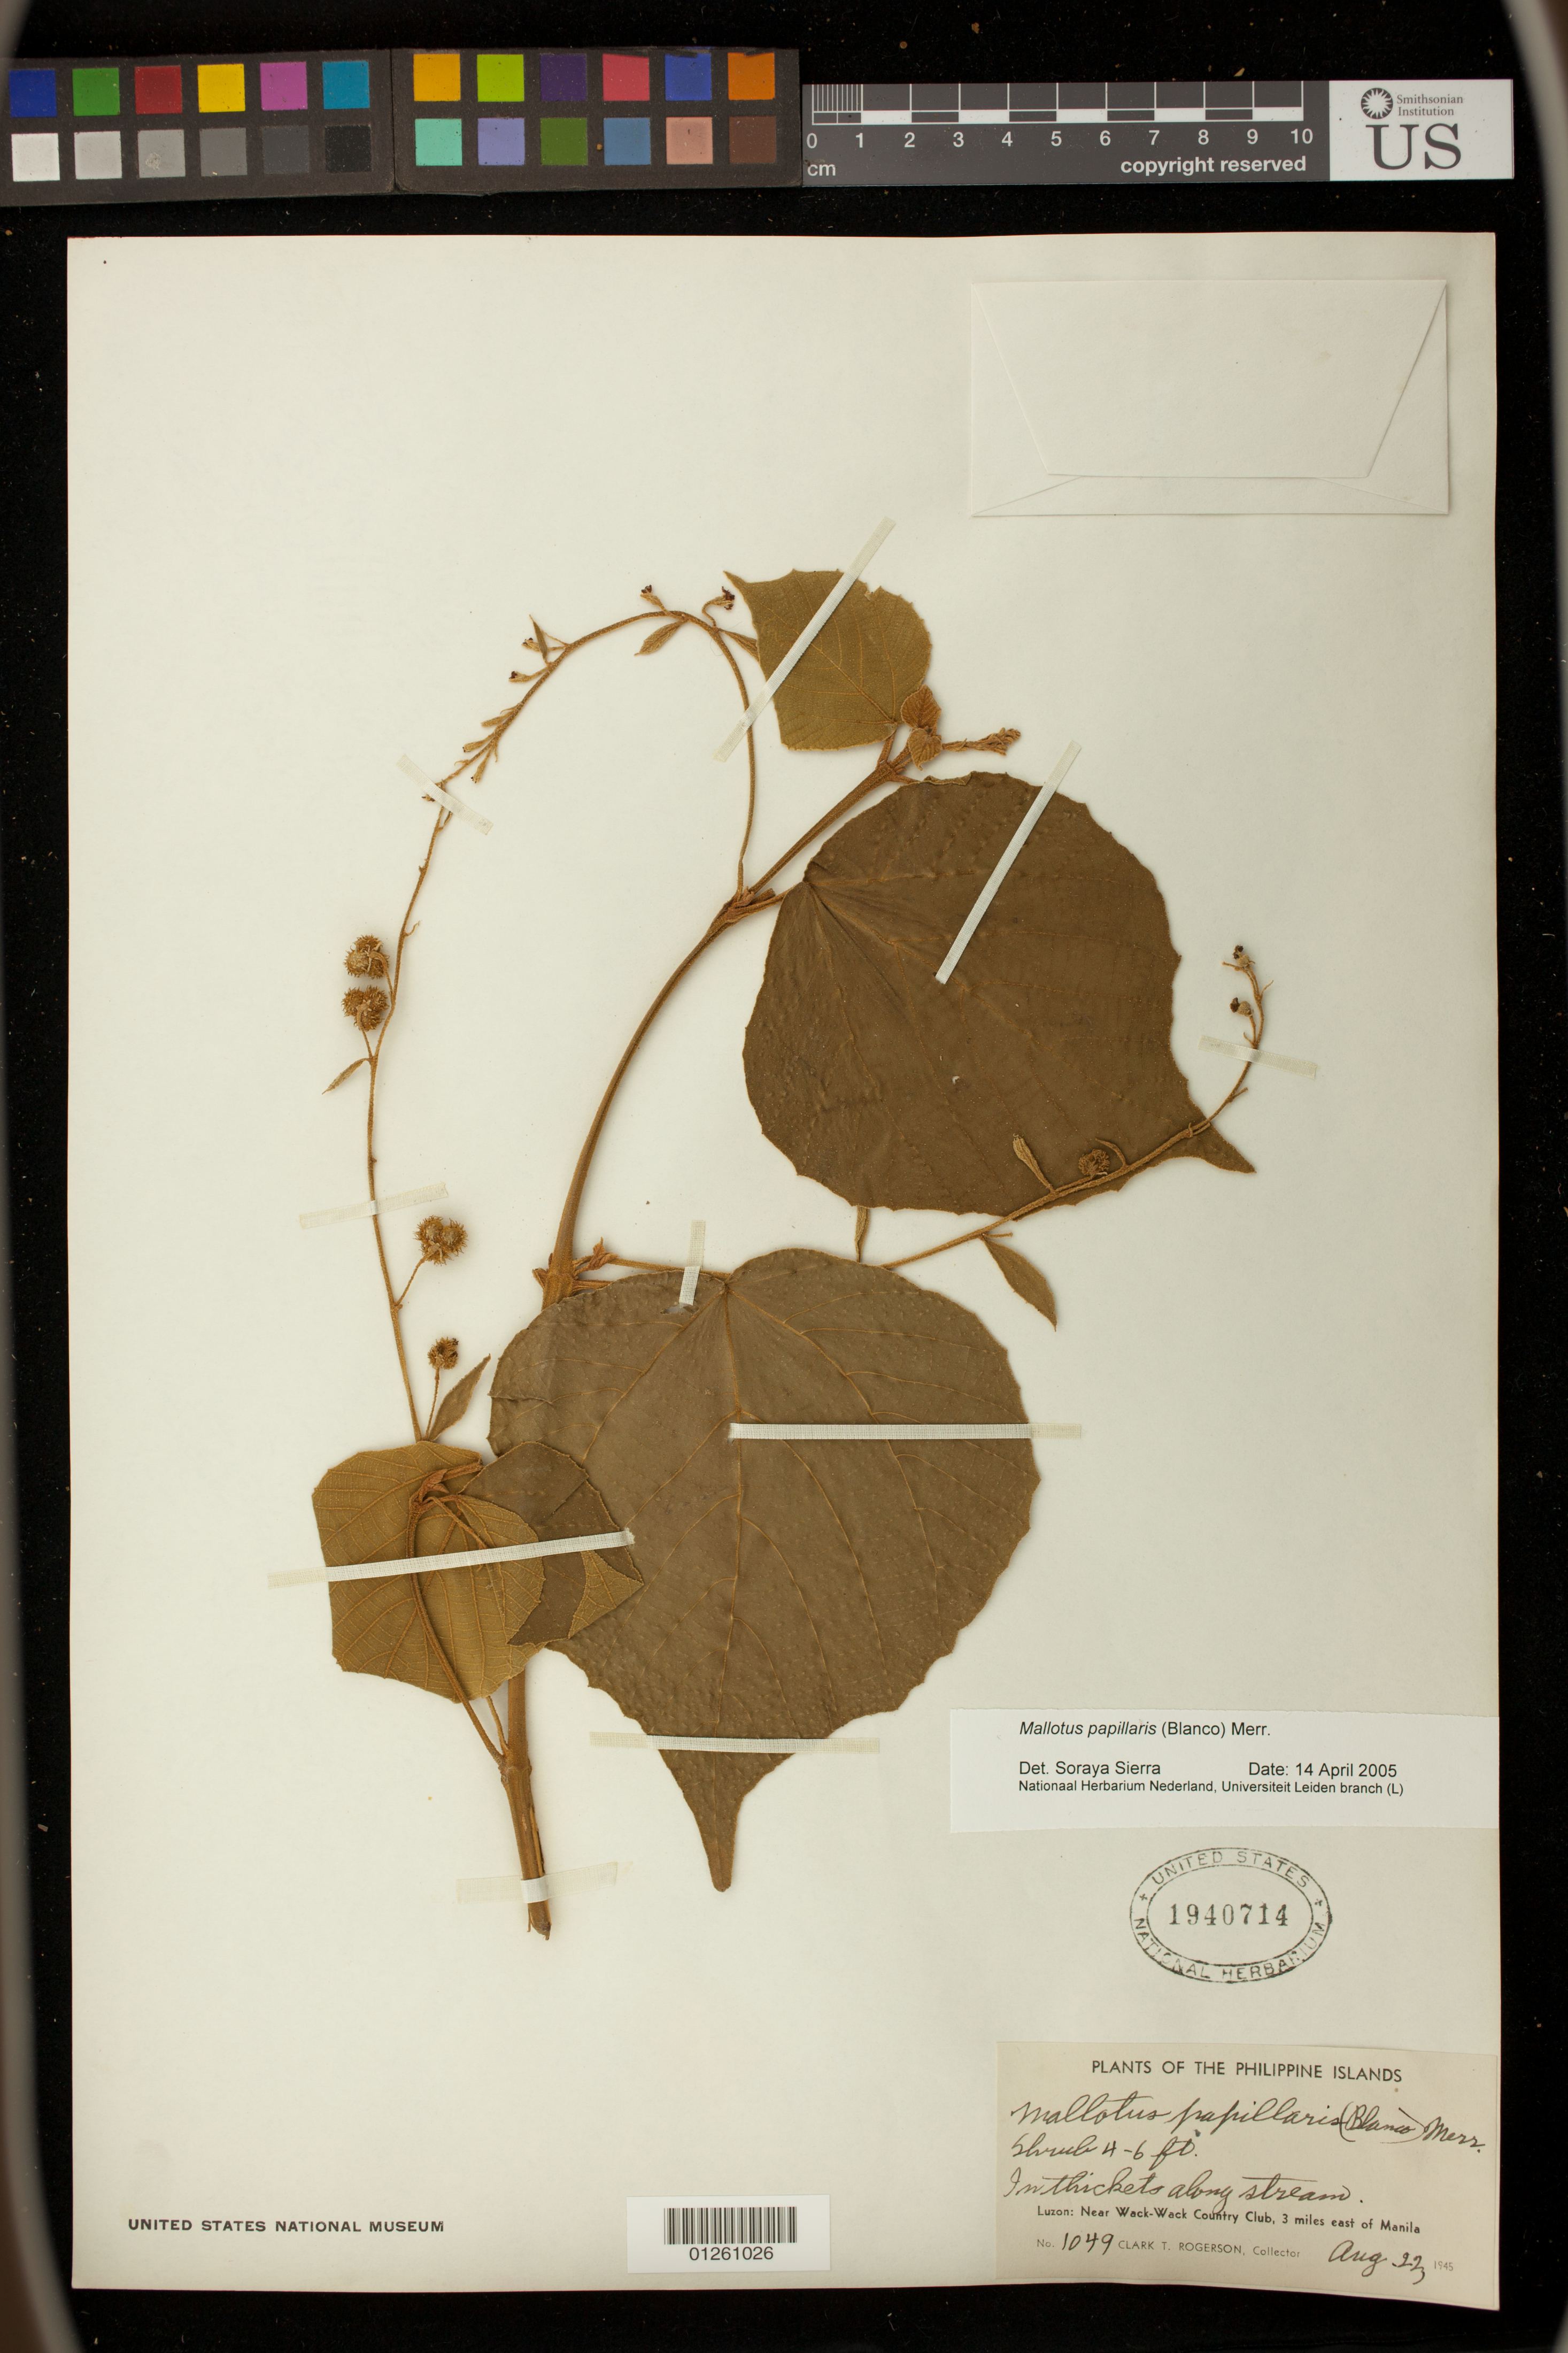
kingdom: Plantae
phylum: Tracheophyta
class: Magnoliopsida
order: Malpighiales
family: Euphorbiaceae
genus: Mallotus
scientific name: Mallotus papillaris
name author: (Blanco) Merr.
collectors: C. Rogerson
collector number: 1049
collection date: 1945-08-22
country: Philippines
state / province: National Capital Region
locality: Luzon: Near Wack-Wack Country Club, 3 miles east of Manila.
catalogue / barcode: US 1940714